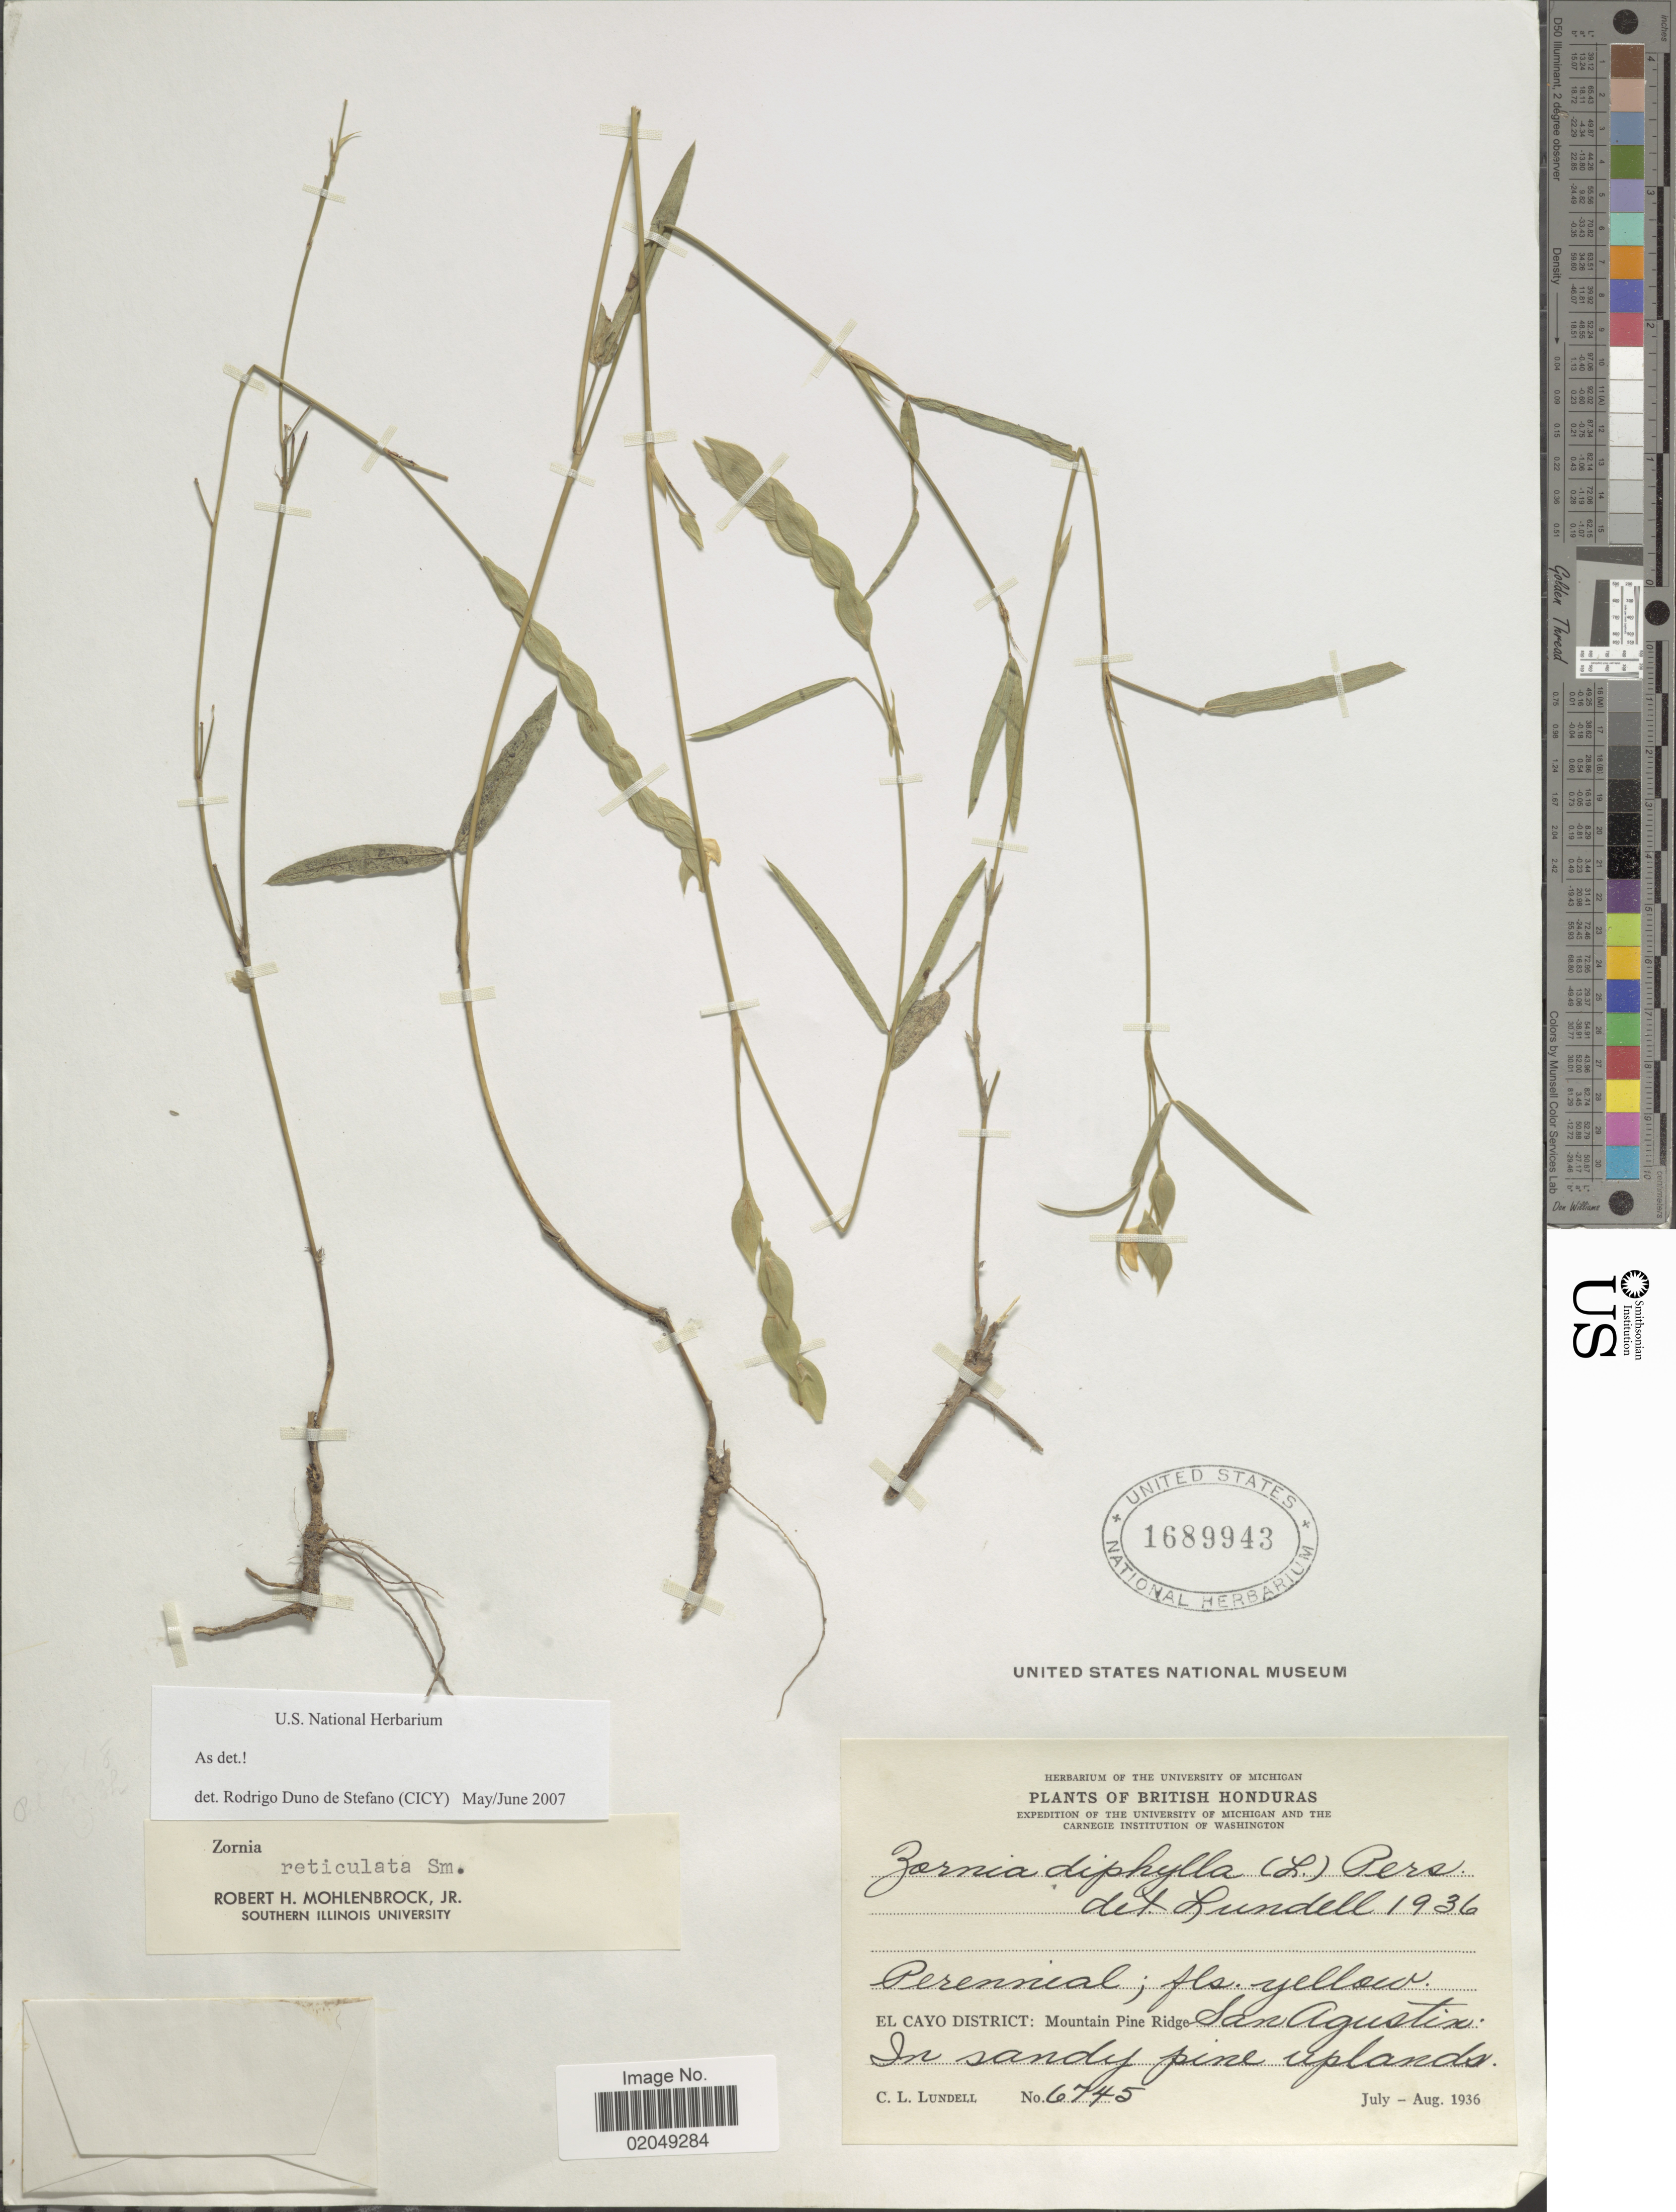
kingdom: Plantae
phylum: Tracheophyta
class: Magnoliopsida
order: Fabales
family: Fabaceae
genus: Zornia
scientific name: Zornia reticulata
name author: Sm.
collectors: C. L. Lundell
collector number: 6745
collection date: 1936-07/1936-08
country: Belize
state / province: Cayo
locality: British Honduras, Perennial, El Cayo District: Mountain Puine Ridge San Agustin, in sandy pine uplands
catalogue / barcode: US 1689943